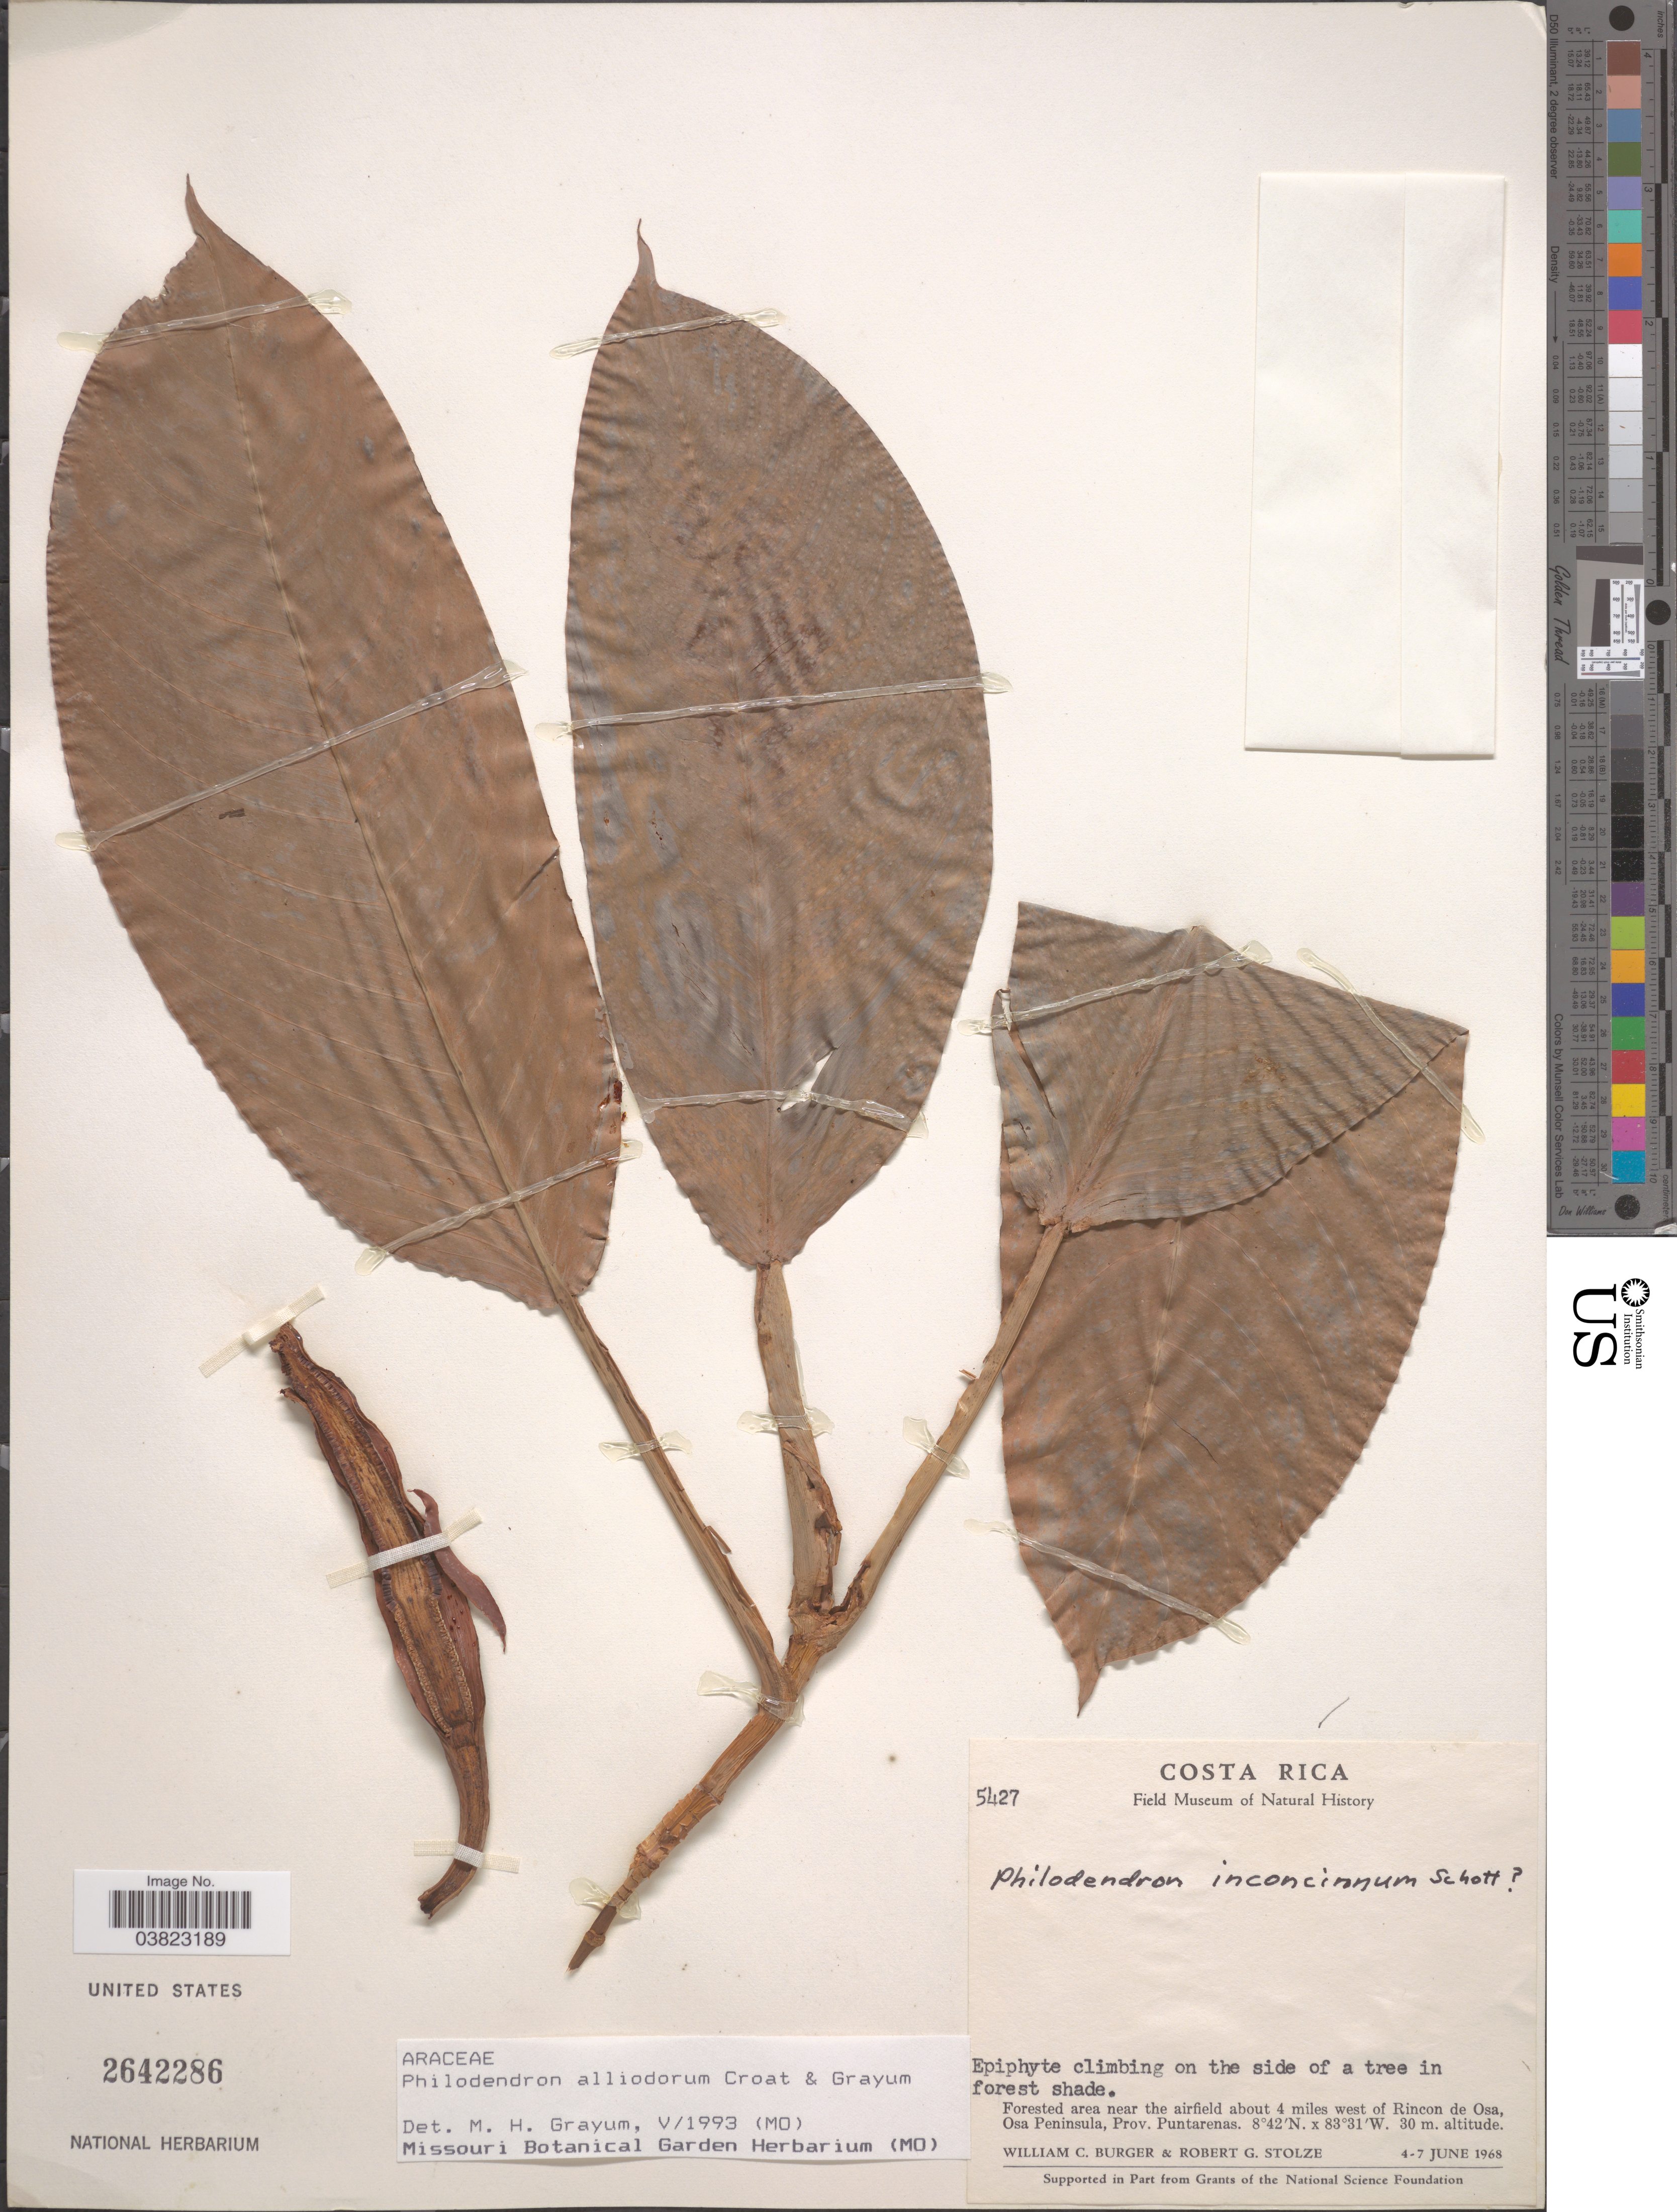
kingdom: Plantae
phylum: Tracheophyta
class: Liliopsida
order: Alismatales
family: Araceae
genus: Philodendron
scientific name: Philodendron alliodorum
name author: Croat & Grayum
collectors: W. Burger & R. G. Stolze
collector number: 5427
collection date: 1968-06-04/1968-06-07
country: Costa Rica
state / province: Puntarenas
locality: Forested area near the airfield about 4 miles west of Rincon de Osa, Osa Peninsula.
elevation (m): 30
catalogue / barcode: US 2642286